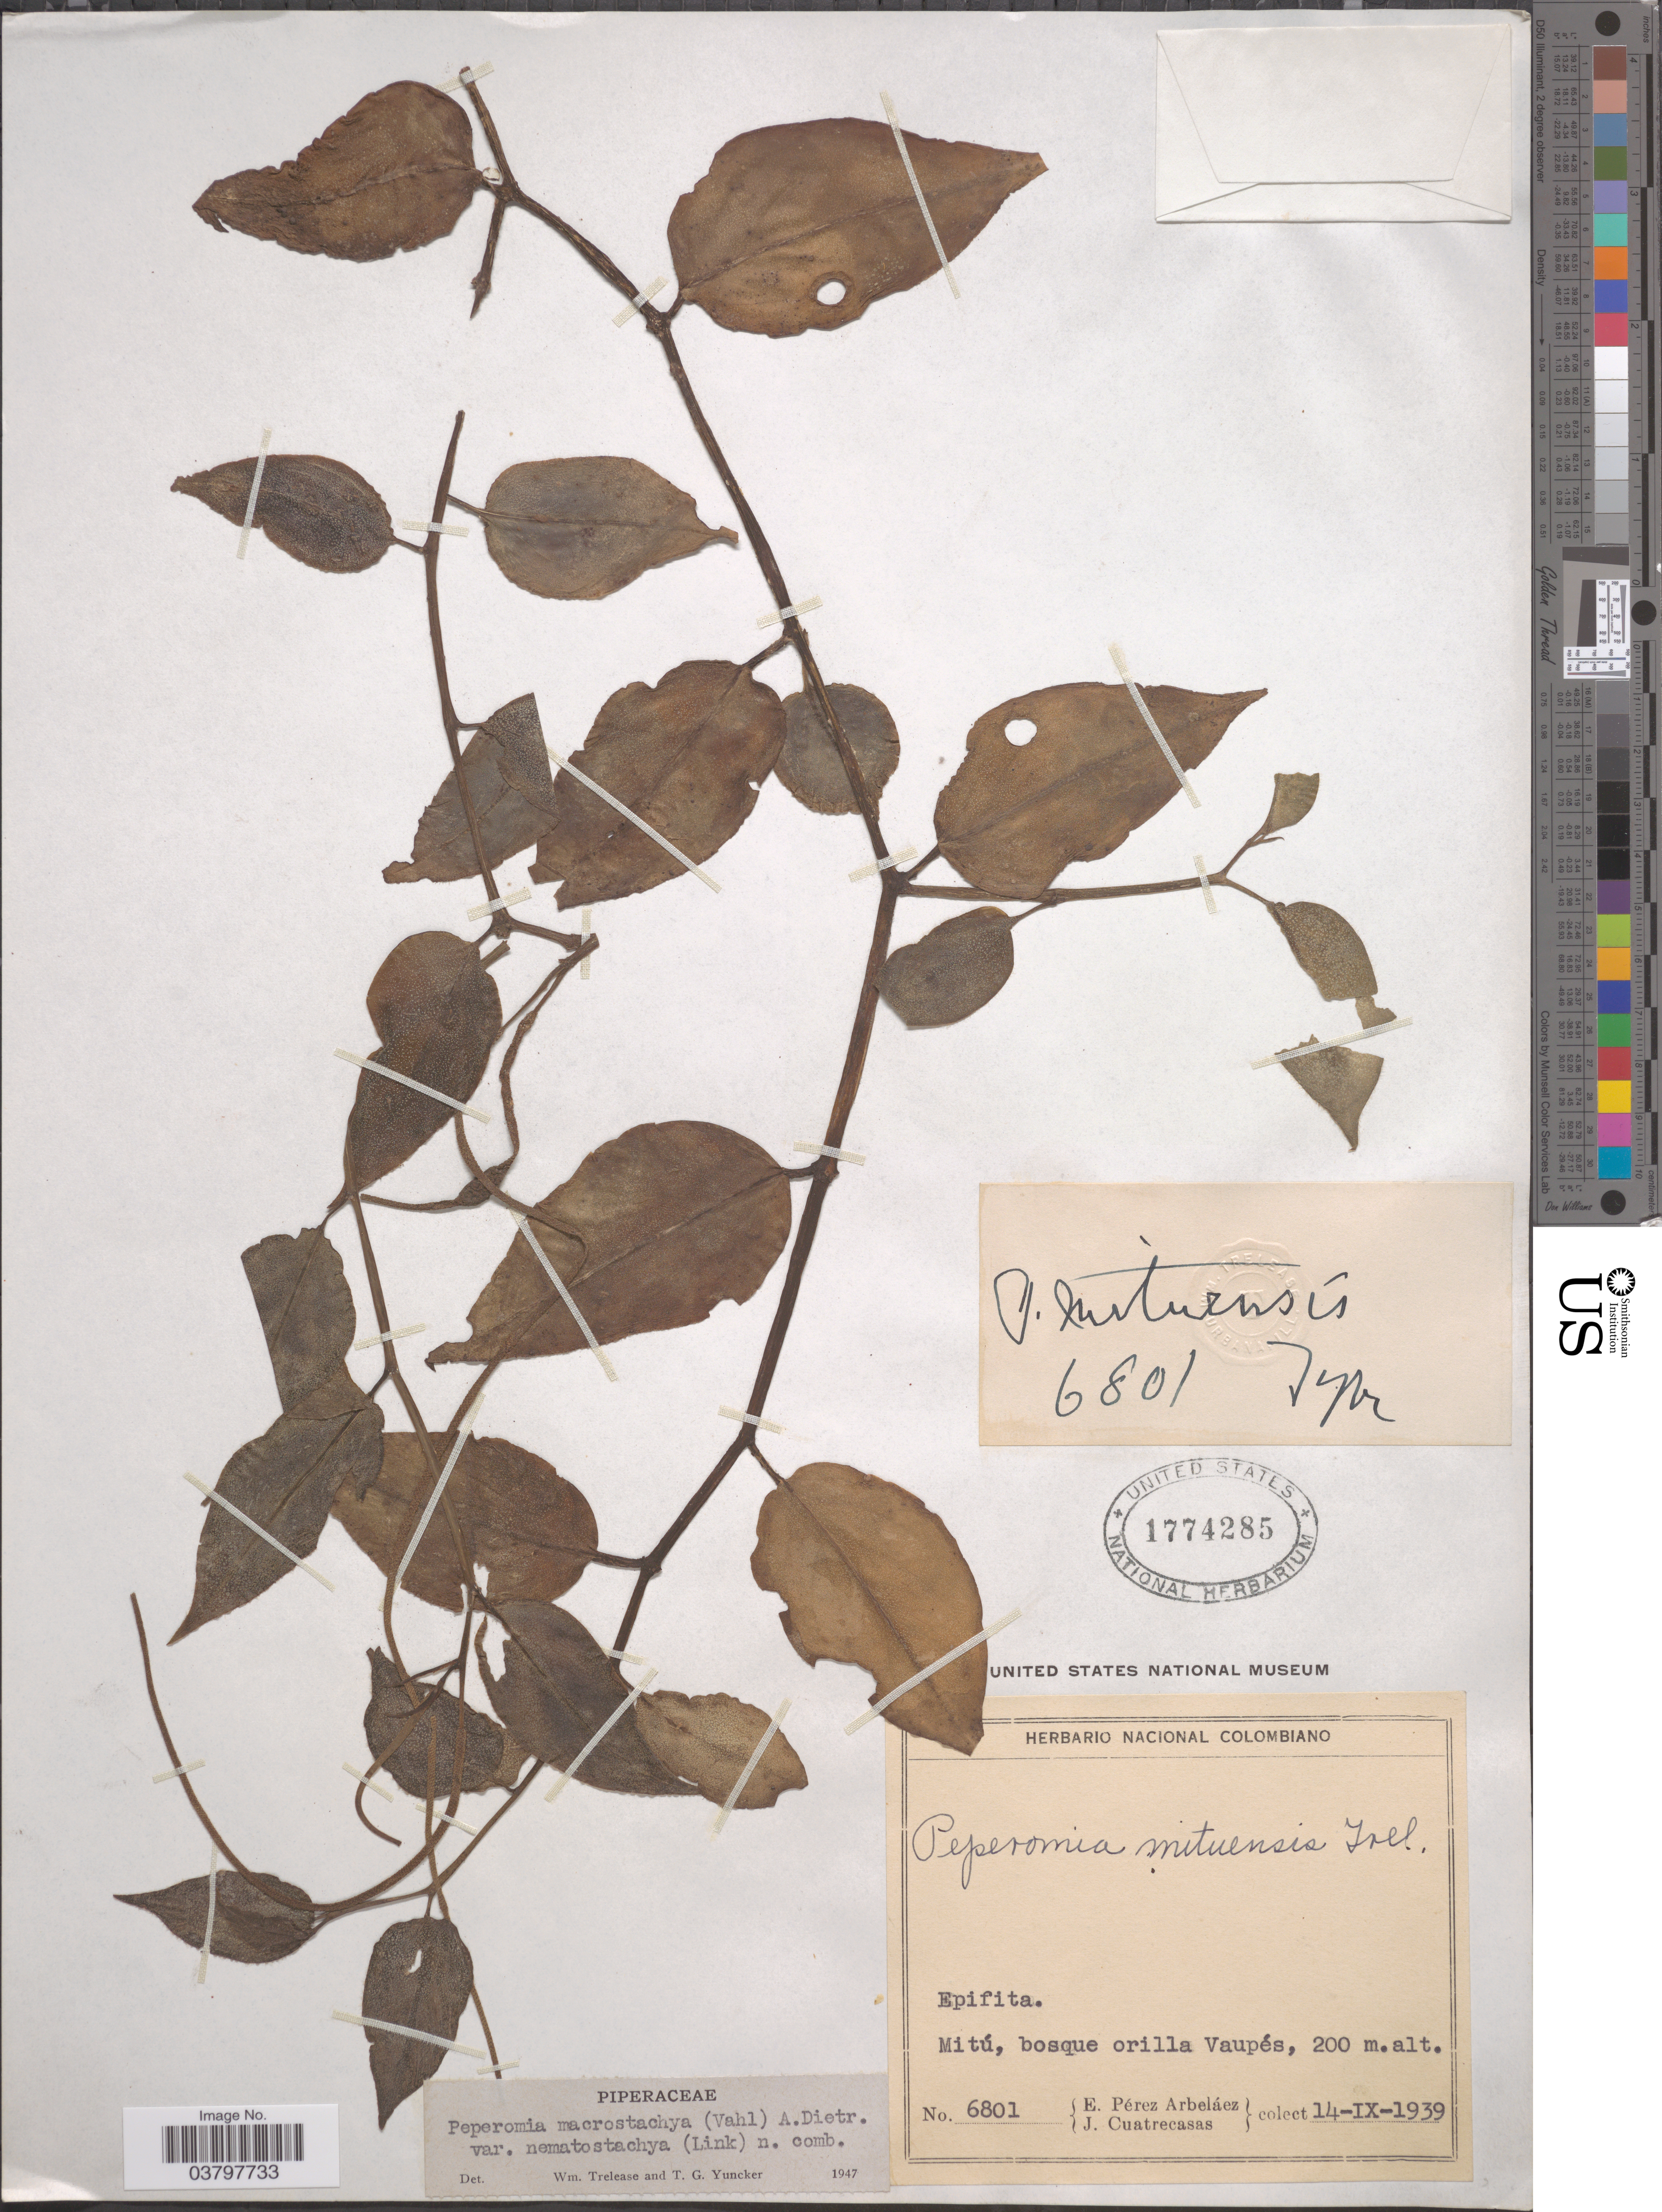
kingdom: Plantae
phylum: Tracheophyta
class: Magnoliopsida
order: Piperales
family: Piperaceae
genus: Peperomia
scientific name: Peperomia macrostachya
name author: (Vahl) A. Dietr.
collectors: E. Pérez Arbeláez & J. Cuatrecasas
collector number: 6801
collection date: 1939-09-14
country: Colombia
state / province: Vaupés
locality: Mitú, bosque orilla Vaupés.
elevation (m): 200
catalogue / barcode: US 1774285